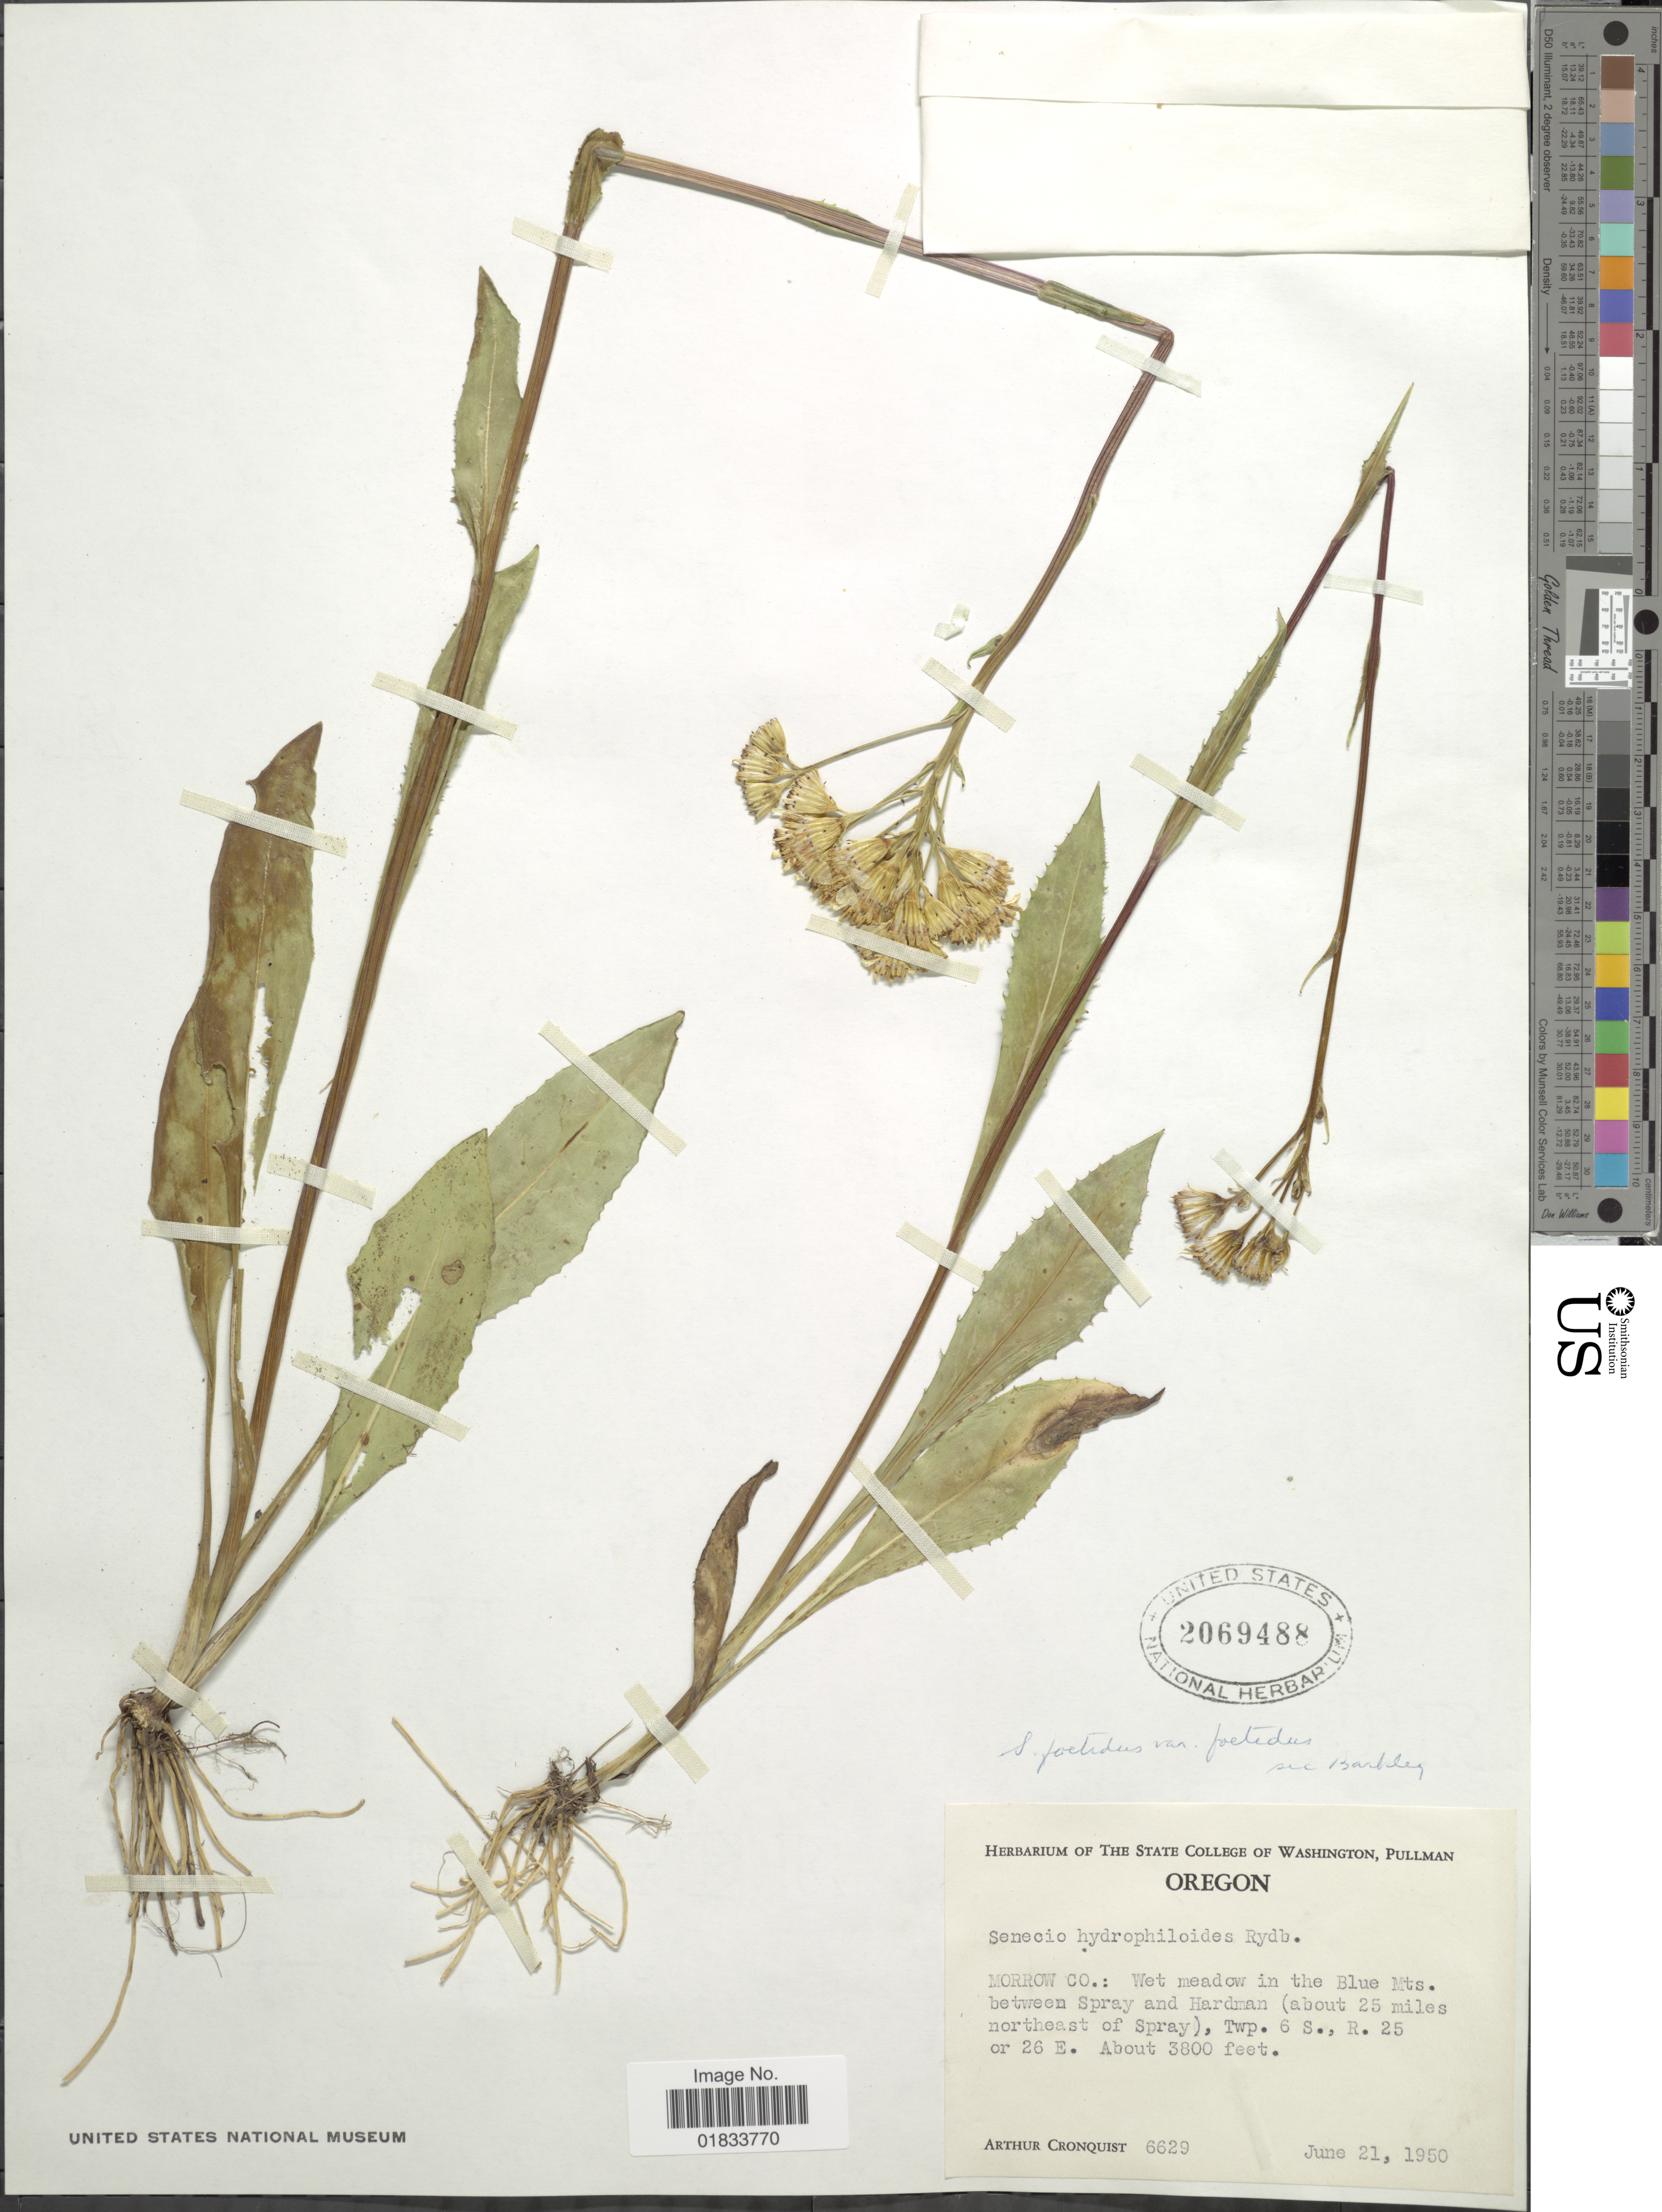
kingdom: Plantae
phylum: Tracheophyta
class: Magnoliopsida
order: Asterales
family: Asteraceae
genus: Senecio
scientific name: Senecio hydrophiloides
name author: Rydb.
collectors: A. J. Cronquist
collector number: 6629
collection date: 1950-06-21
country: United States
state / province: Oregon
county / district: Morrow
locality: Morrow Co.: Wet meadow in the Blue Mts. between Spray and Hardman (about 25 miles northeast of Spray) Twp. 6S, R25 or 26E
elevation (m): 1158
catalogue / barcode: US 2069488